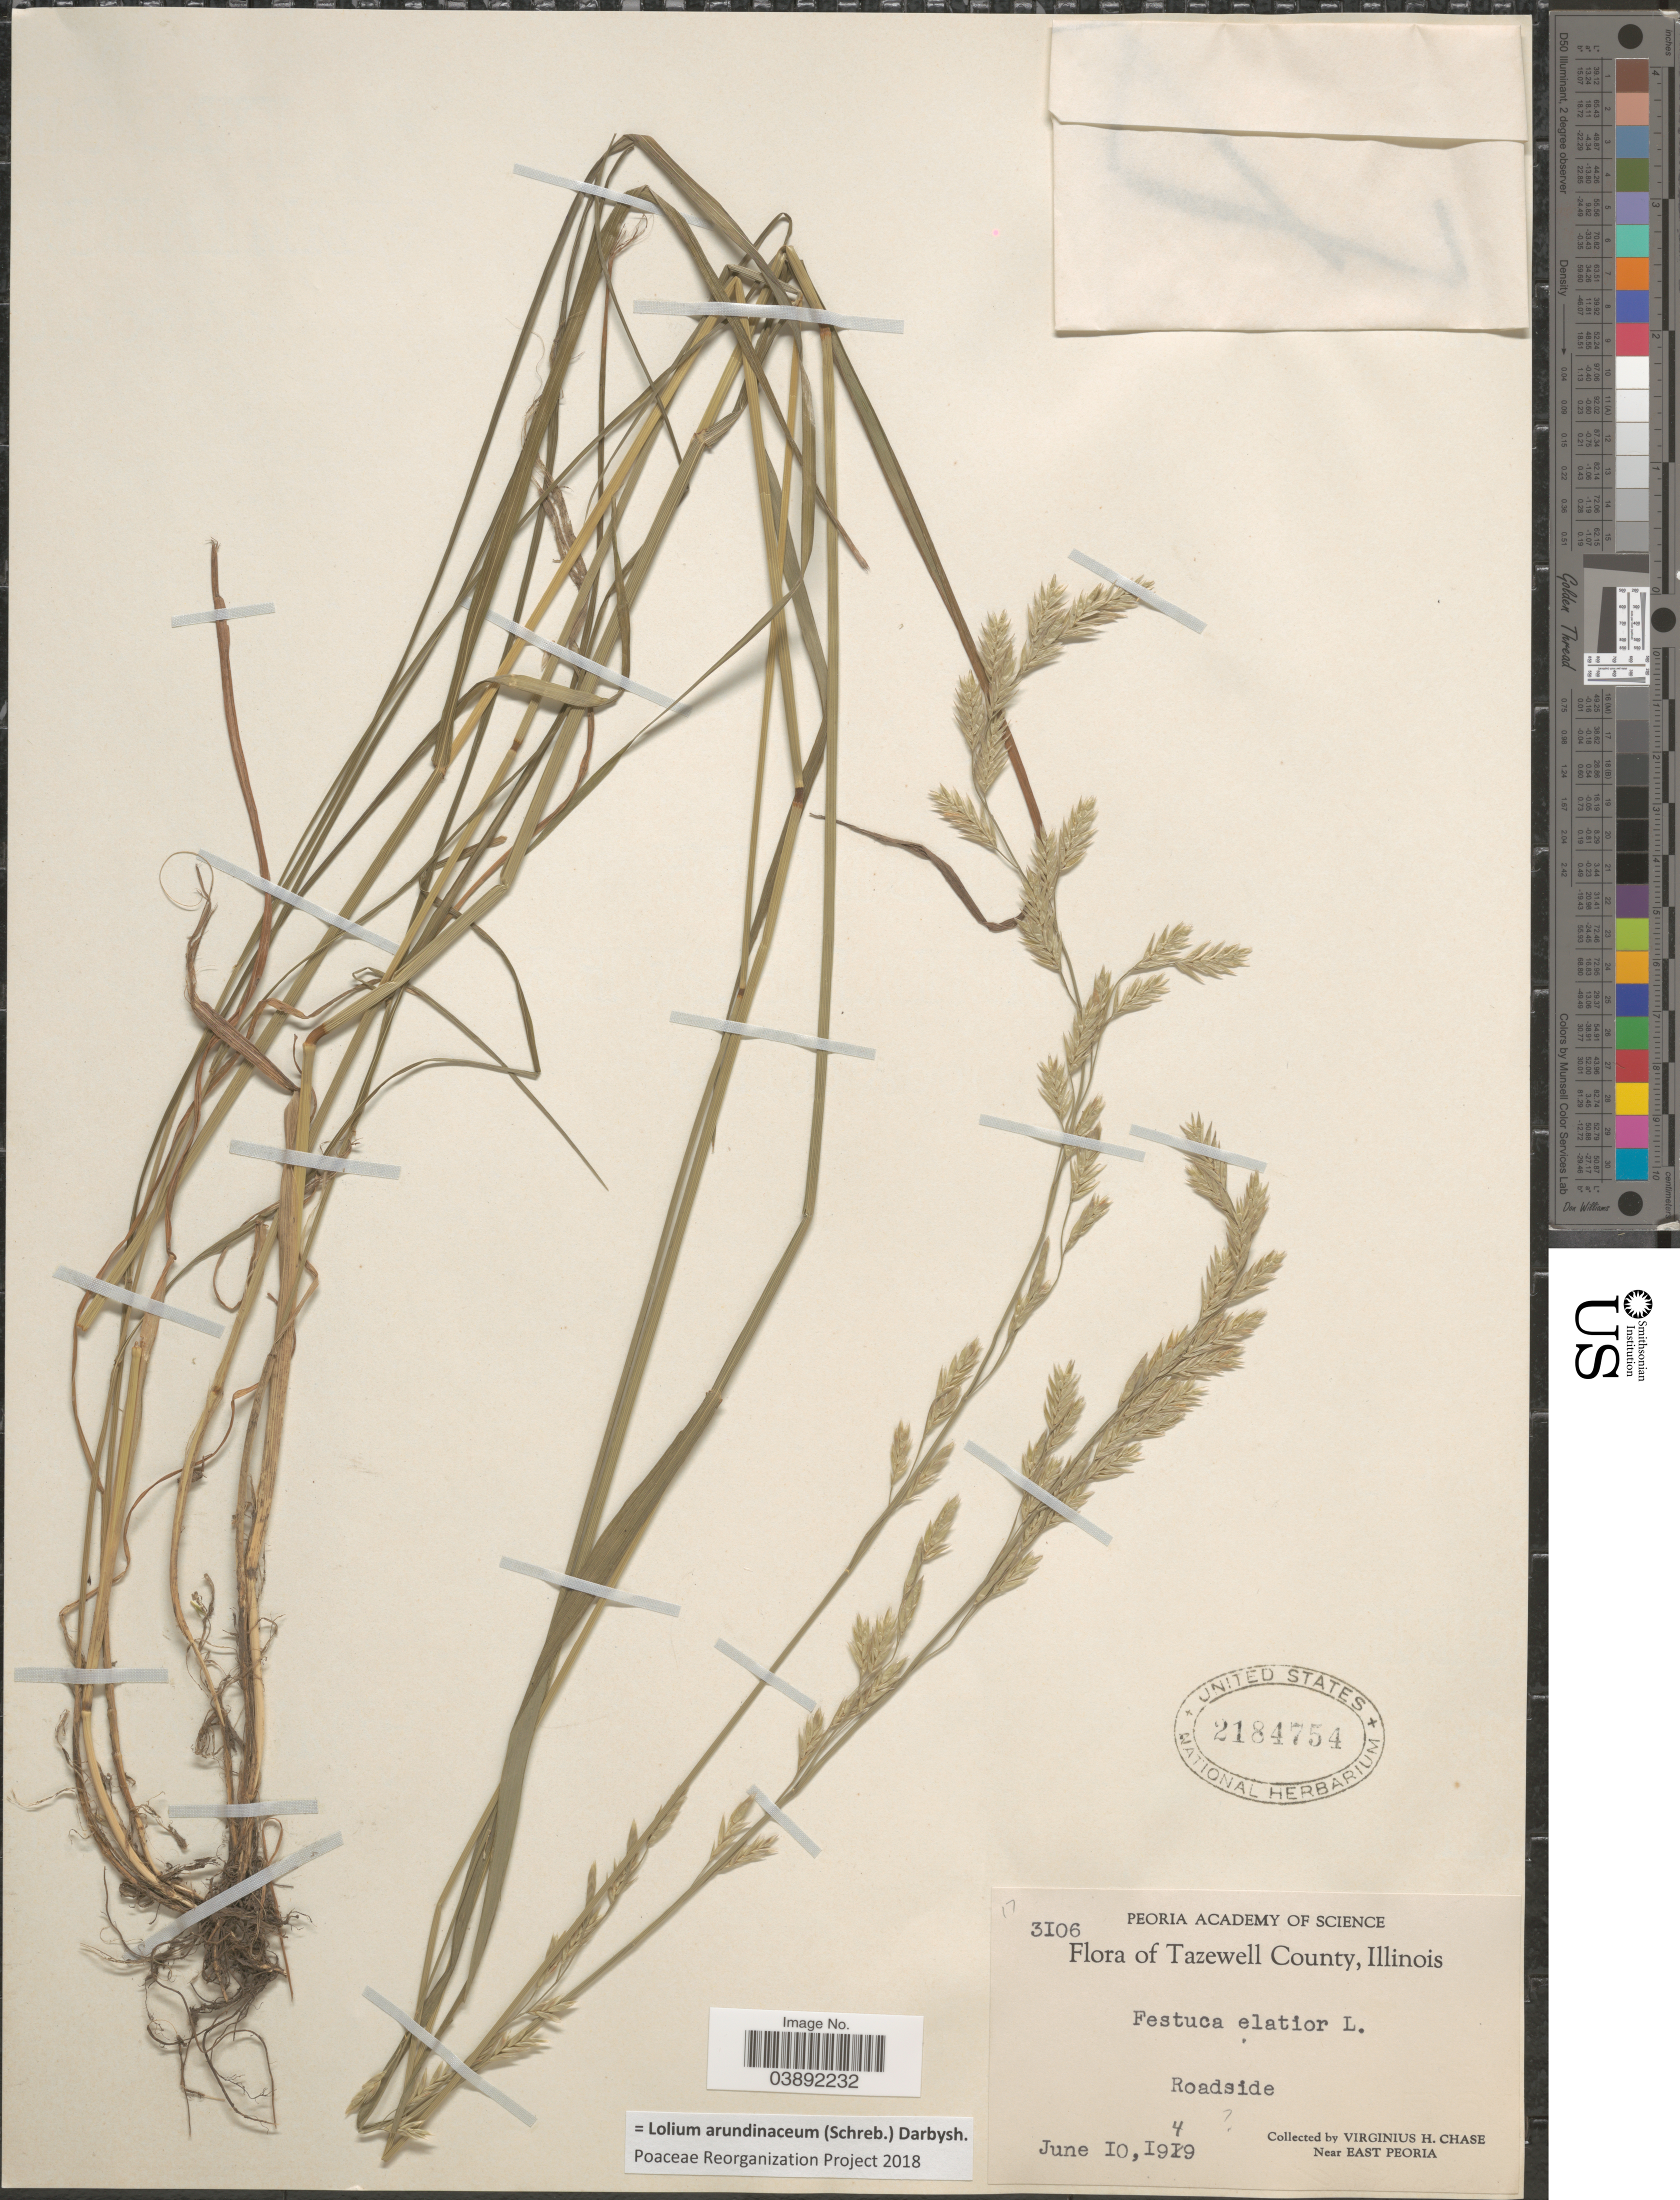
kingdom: Plantae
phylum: Tracheophyta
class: Liliopsida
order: Poales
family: Poaceae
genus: Lolium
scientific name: Lolium arundinaceum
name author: (Schreb.) Darbysh.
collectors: V. H. Chase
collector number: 3106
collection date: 1949-06-10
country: United States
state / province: Illinois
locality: Tazewell County. Roadside near East Peoria.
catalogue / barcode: US 2184754